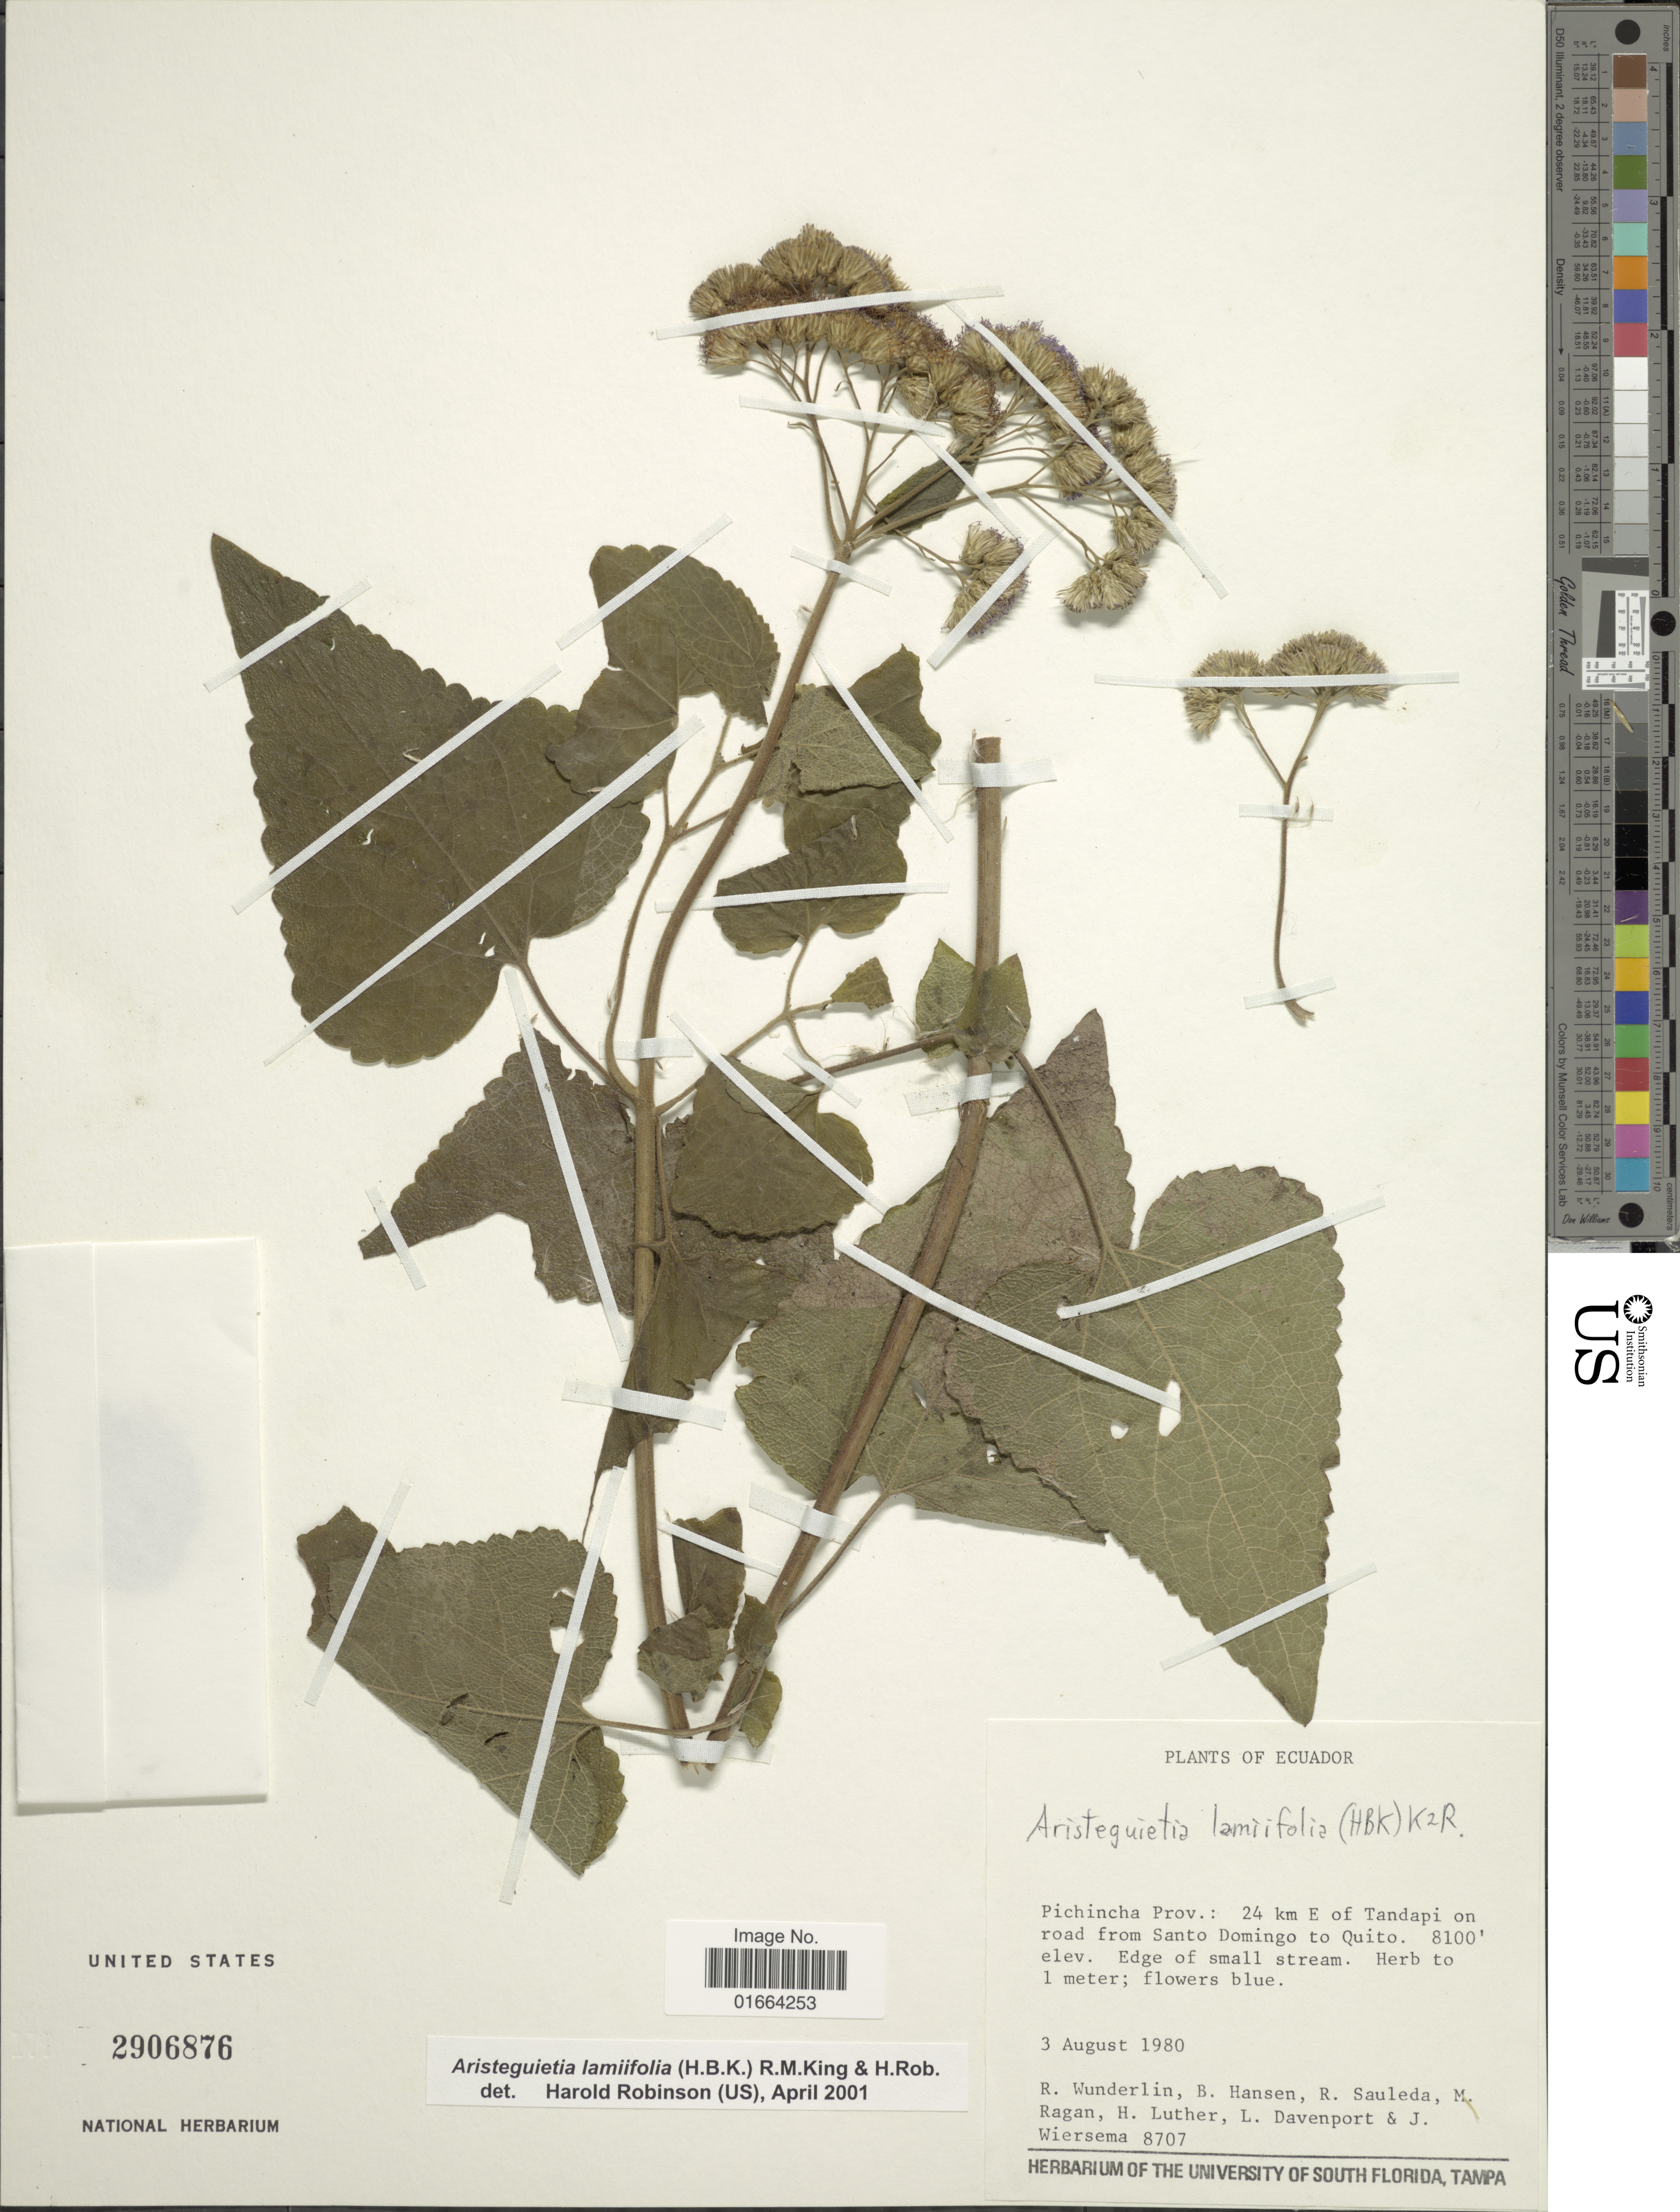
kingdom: Plantae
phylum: Tracheophyta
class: Magnoliopsida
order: Asterales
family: Asteraceae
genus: Aristeguietia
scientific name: Aristeguietia lamiifolia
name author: (Kunth) R.M. King & H. Rob.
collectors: R. P. Wunderlin, B. Hansen, R. Sauleda, M. E. Ragan & et al.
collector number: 8707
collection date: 1980-08-03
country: Ecuador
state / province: Pichincha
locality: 24 km E of Tandapi on road from Santo Domingo to Quito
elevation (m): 2469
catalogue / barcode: US 2906876